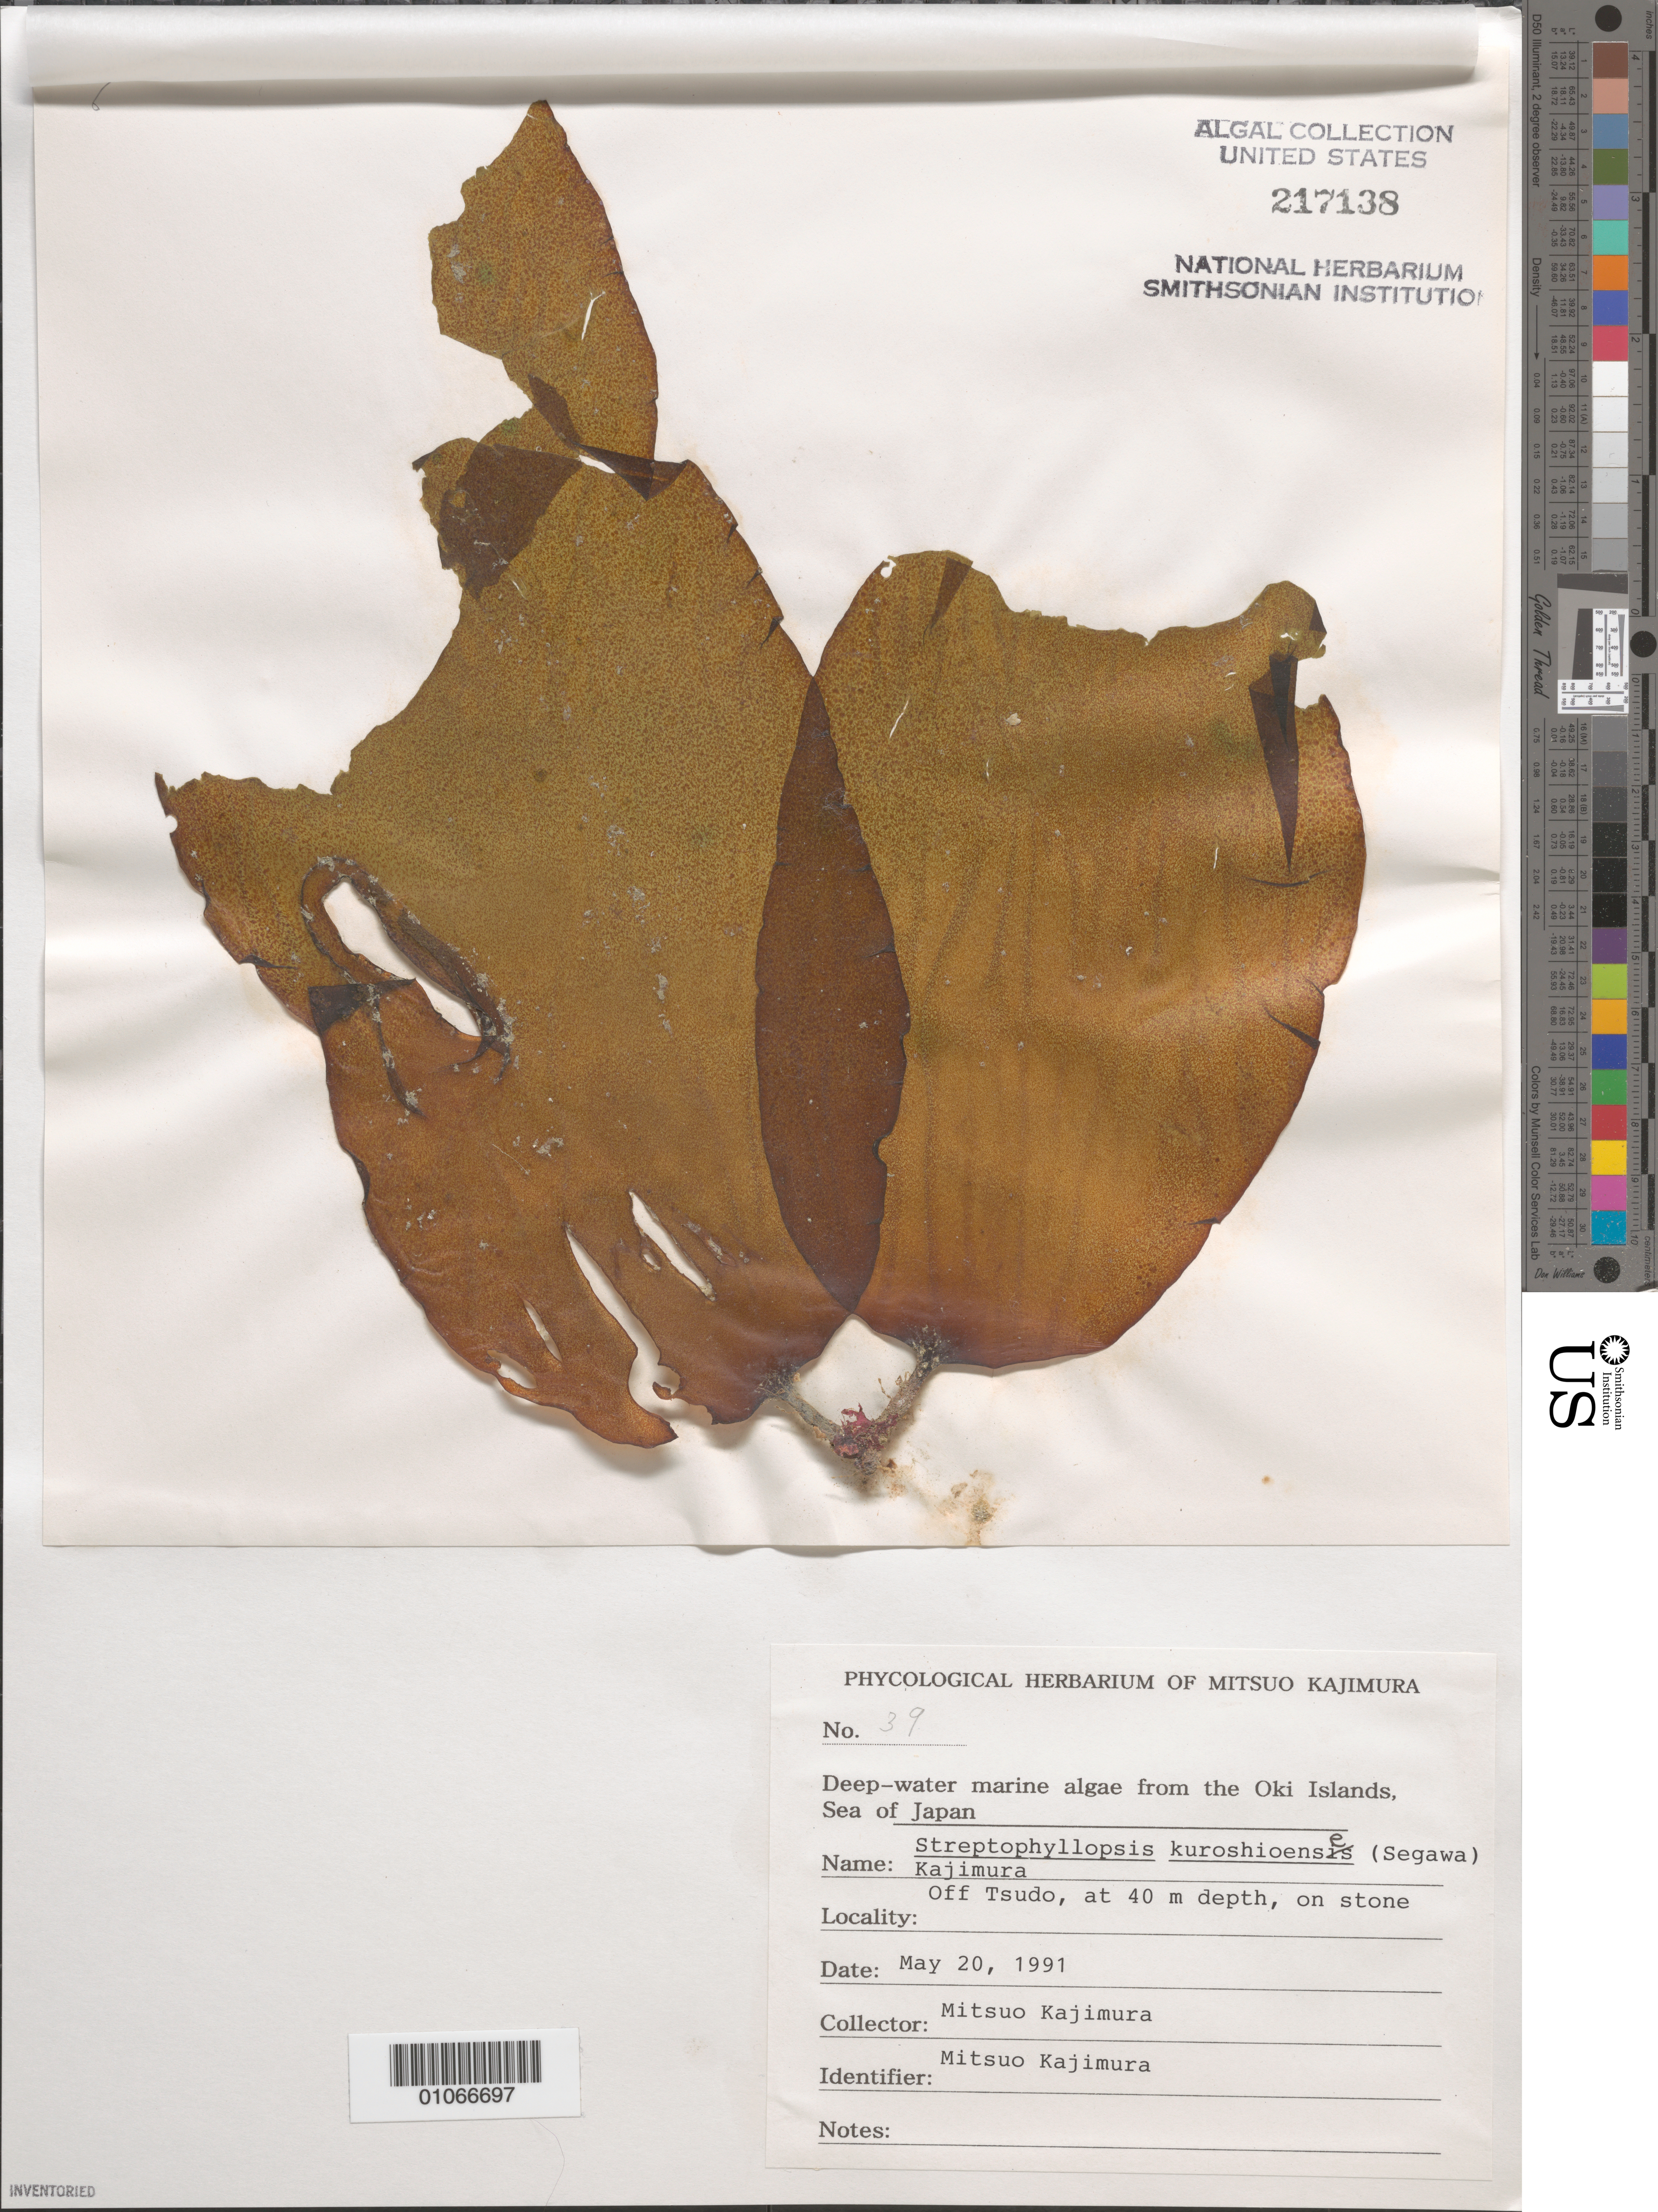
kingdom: Chromista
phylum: Ochrophyta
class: Phaeophyceae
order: Laminariales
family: Laminariaceae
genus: Streptophyllopsis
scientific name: Streptophyllopsis kuroshioense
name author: (Segawa) M. Kajimura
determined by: Kajimura, Mitsuo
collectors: M. Kajimura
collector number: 39 & specimen 6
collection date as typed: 20 May 1991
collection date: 1991-05-20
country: Japan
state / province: Simane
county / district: Oki District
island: Oki Islands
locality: Off Tsudo [village], Sea of Japan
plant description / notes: Phycologial Herbarium of Mitsuo Kajimura, Deep-water marine algae from the Oki Islands, Sea of Japan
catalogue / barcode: US 217138